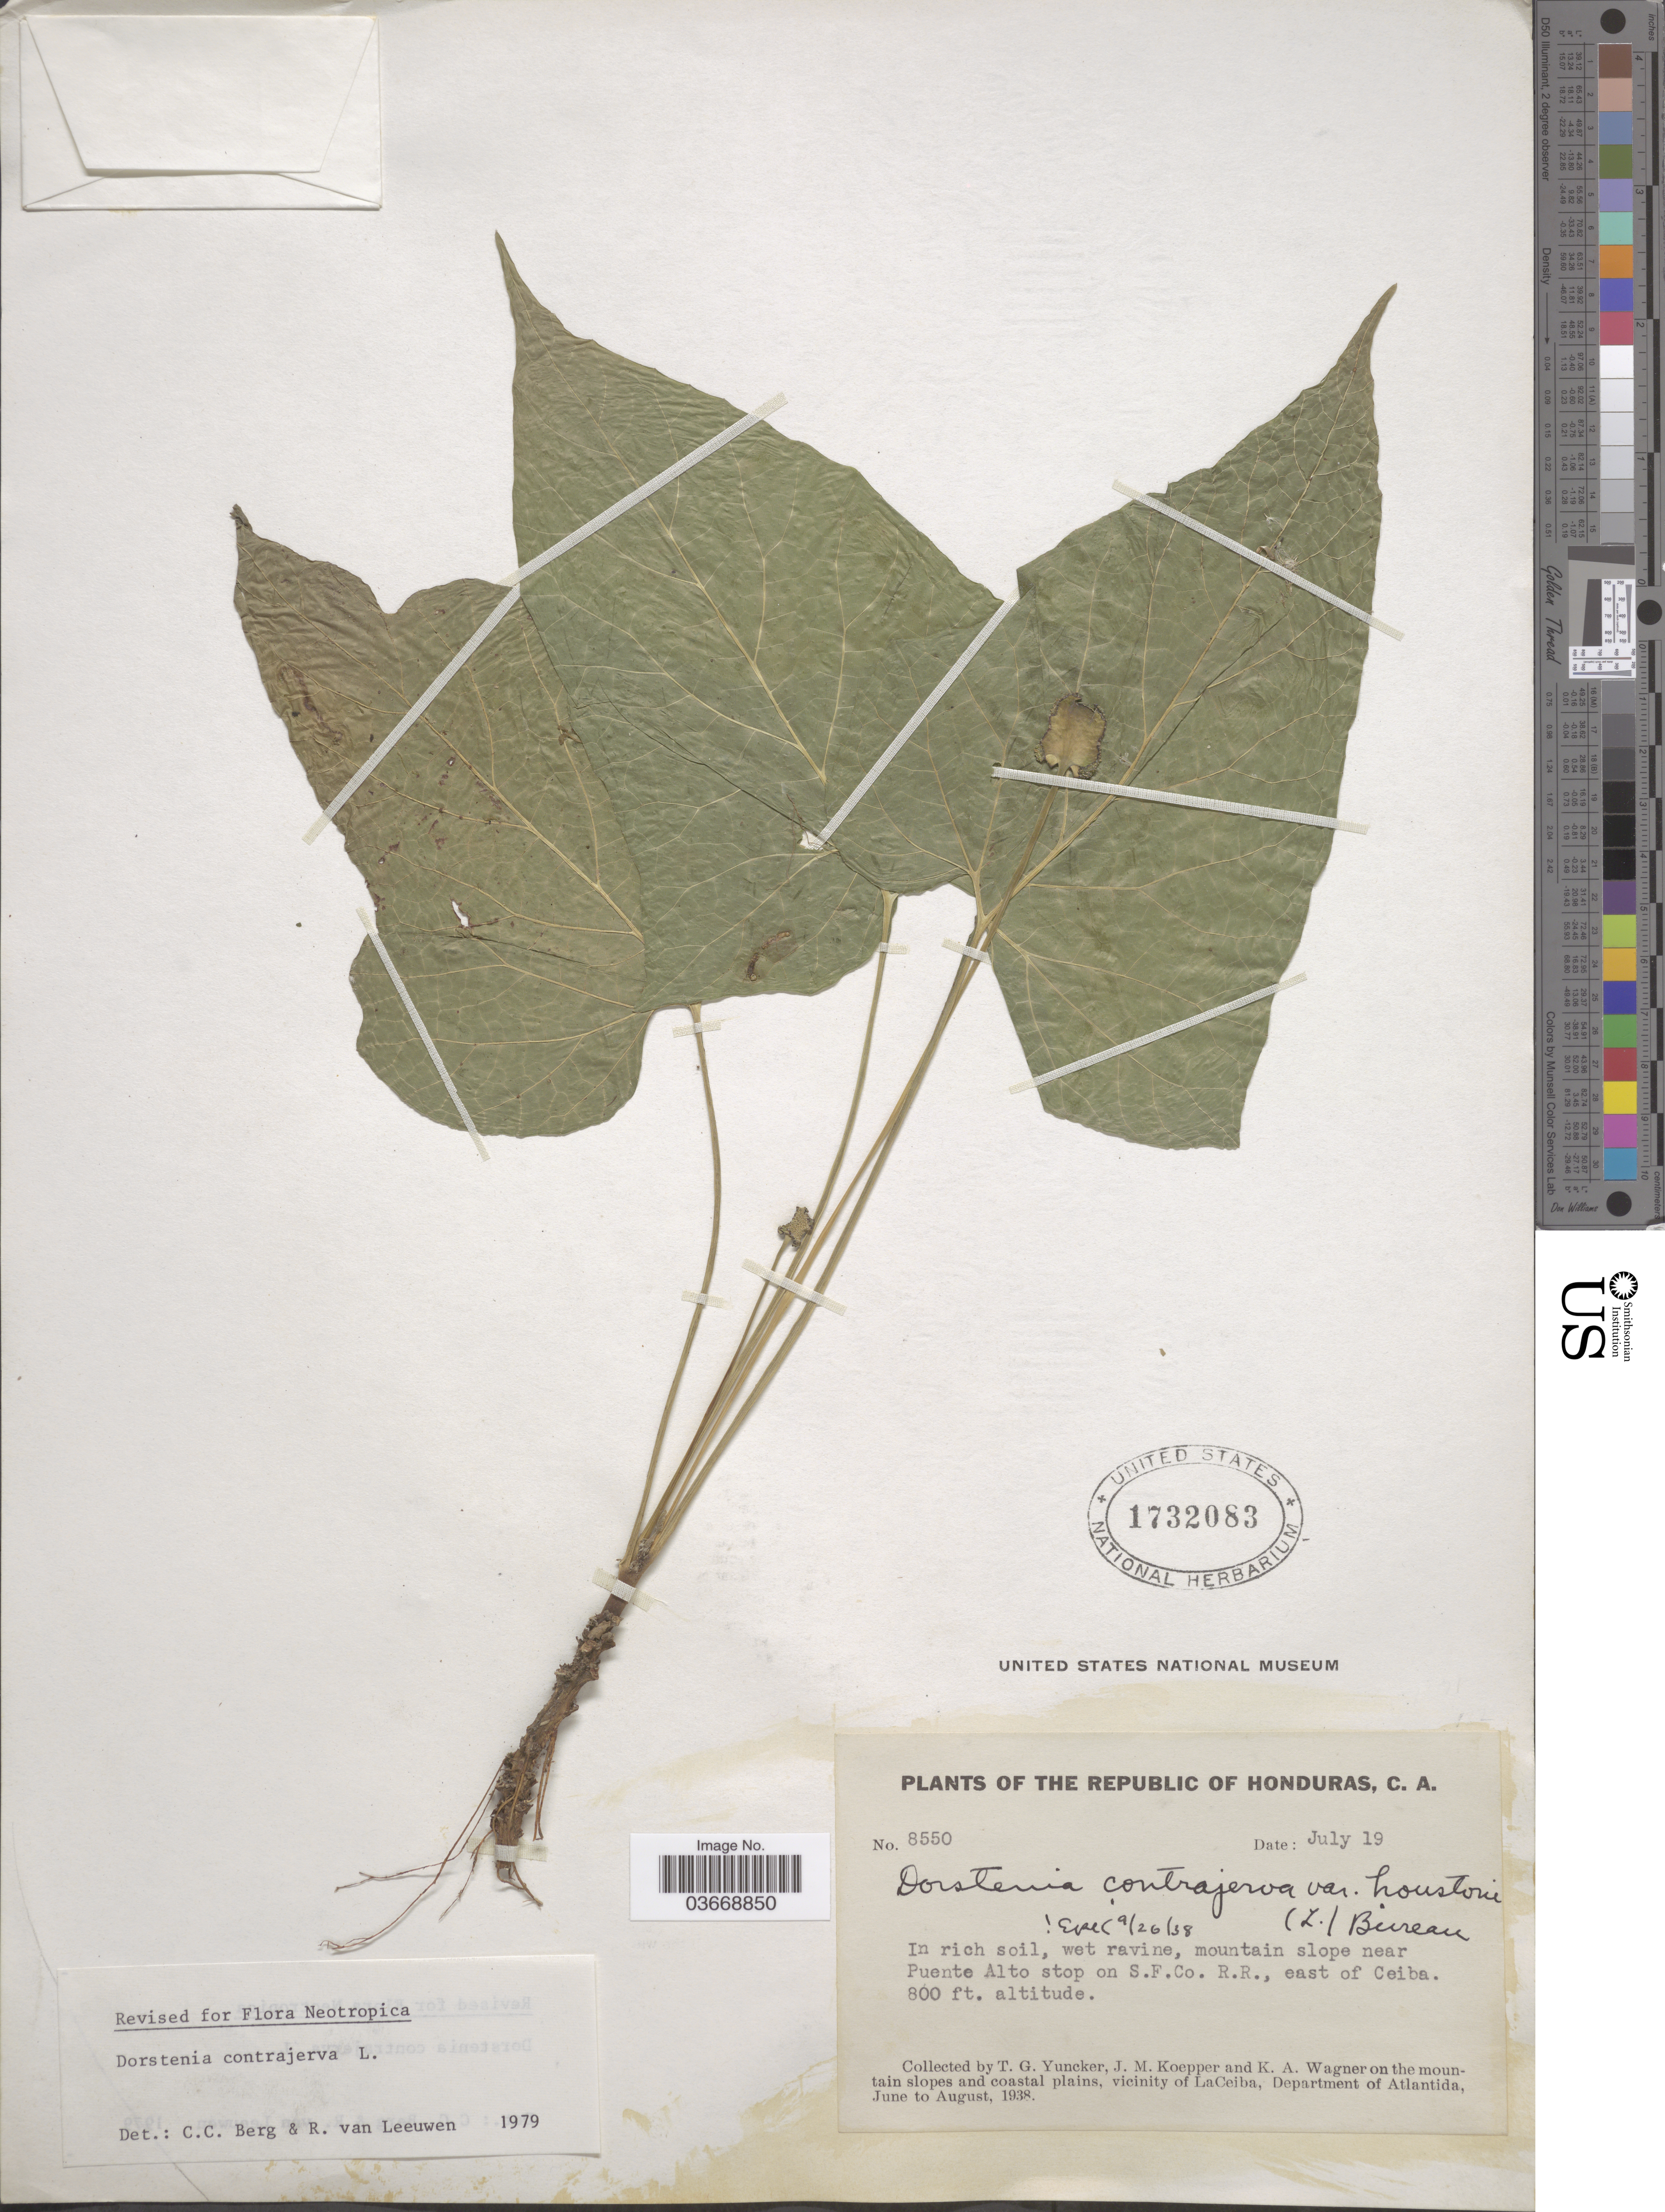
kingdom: Plantae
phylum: Tracheophyta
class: Magnoliopsida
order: Rosales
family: Moraceae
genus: Dorstenia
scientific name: Dorstenia contrajerva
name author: L.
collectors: T. G. Yuncker, J. M. Koepper & K. A. Wagner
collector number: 8550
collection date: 1938-07-19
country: Honduras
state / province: Atlantida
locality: In rich soil, wet ravine, mountain slope near Puente Alto stop on S. F. Co. R.R., east of Ceiba, on the mountain slopes and coastal plains, vicinity of LaCeiba, Department of Atlantida.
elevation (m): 244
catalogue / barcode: US 1732083